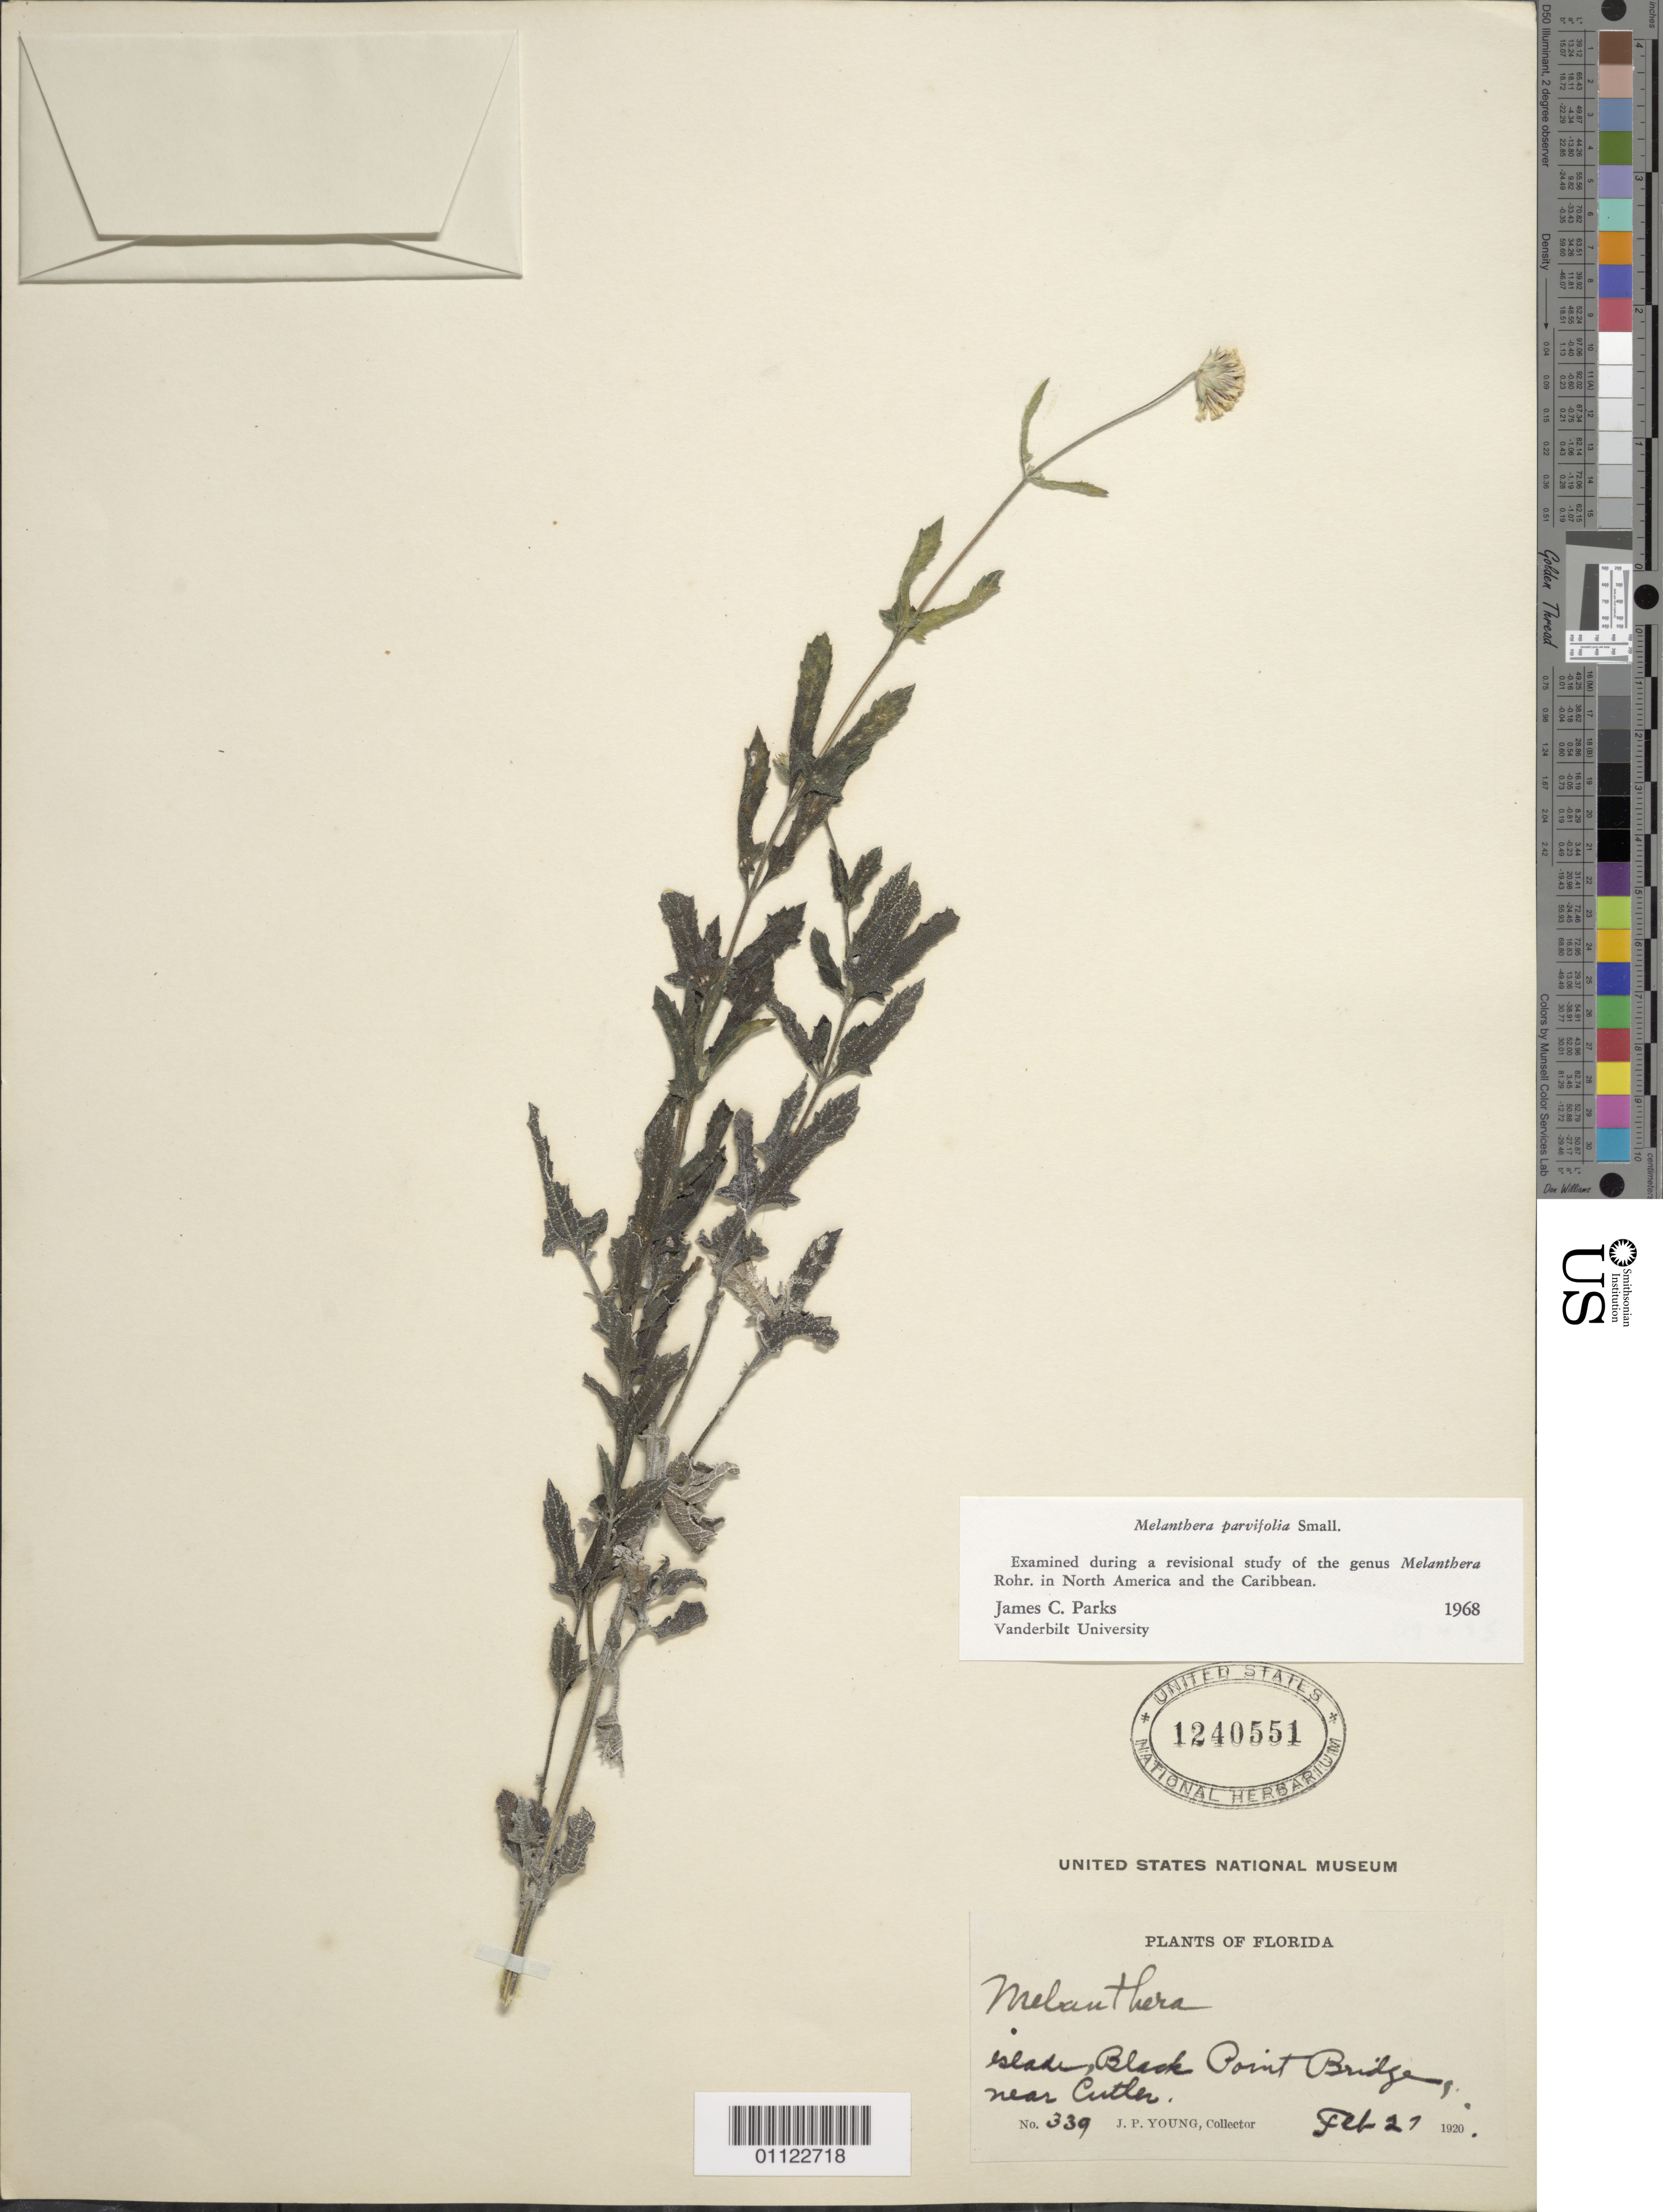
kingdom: Plantae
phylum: Tracheophyta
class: Magnoliopsida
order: Asterales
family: Asteraceae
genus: Melanthera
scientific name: Melanthera parvifolia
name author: Small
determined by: Parks, J. C.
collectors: J. P. Young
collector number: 339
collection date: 1920-02-27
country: United States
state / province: Florida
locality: Black Point Bridge, near Cutler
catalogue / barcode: US 1240551